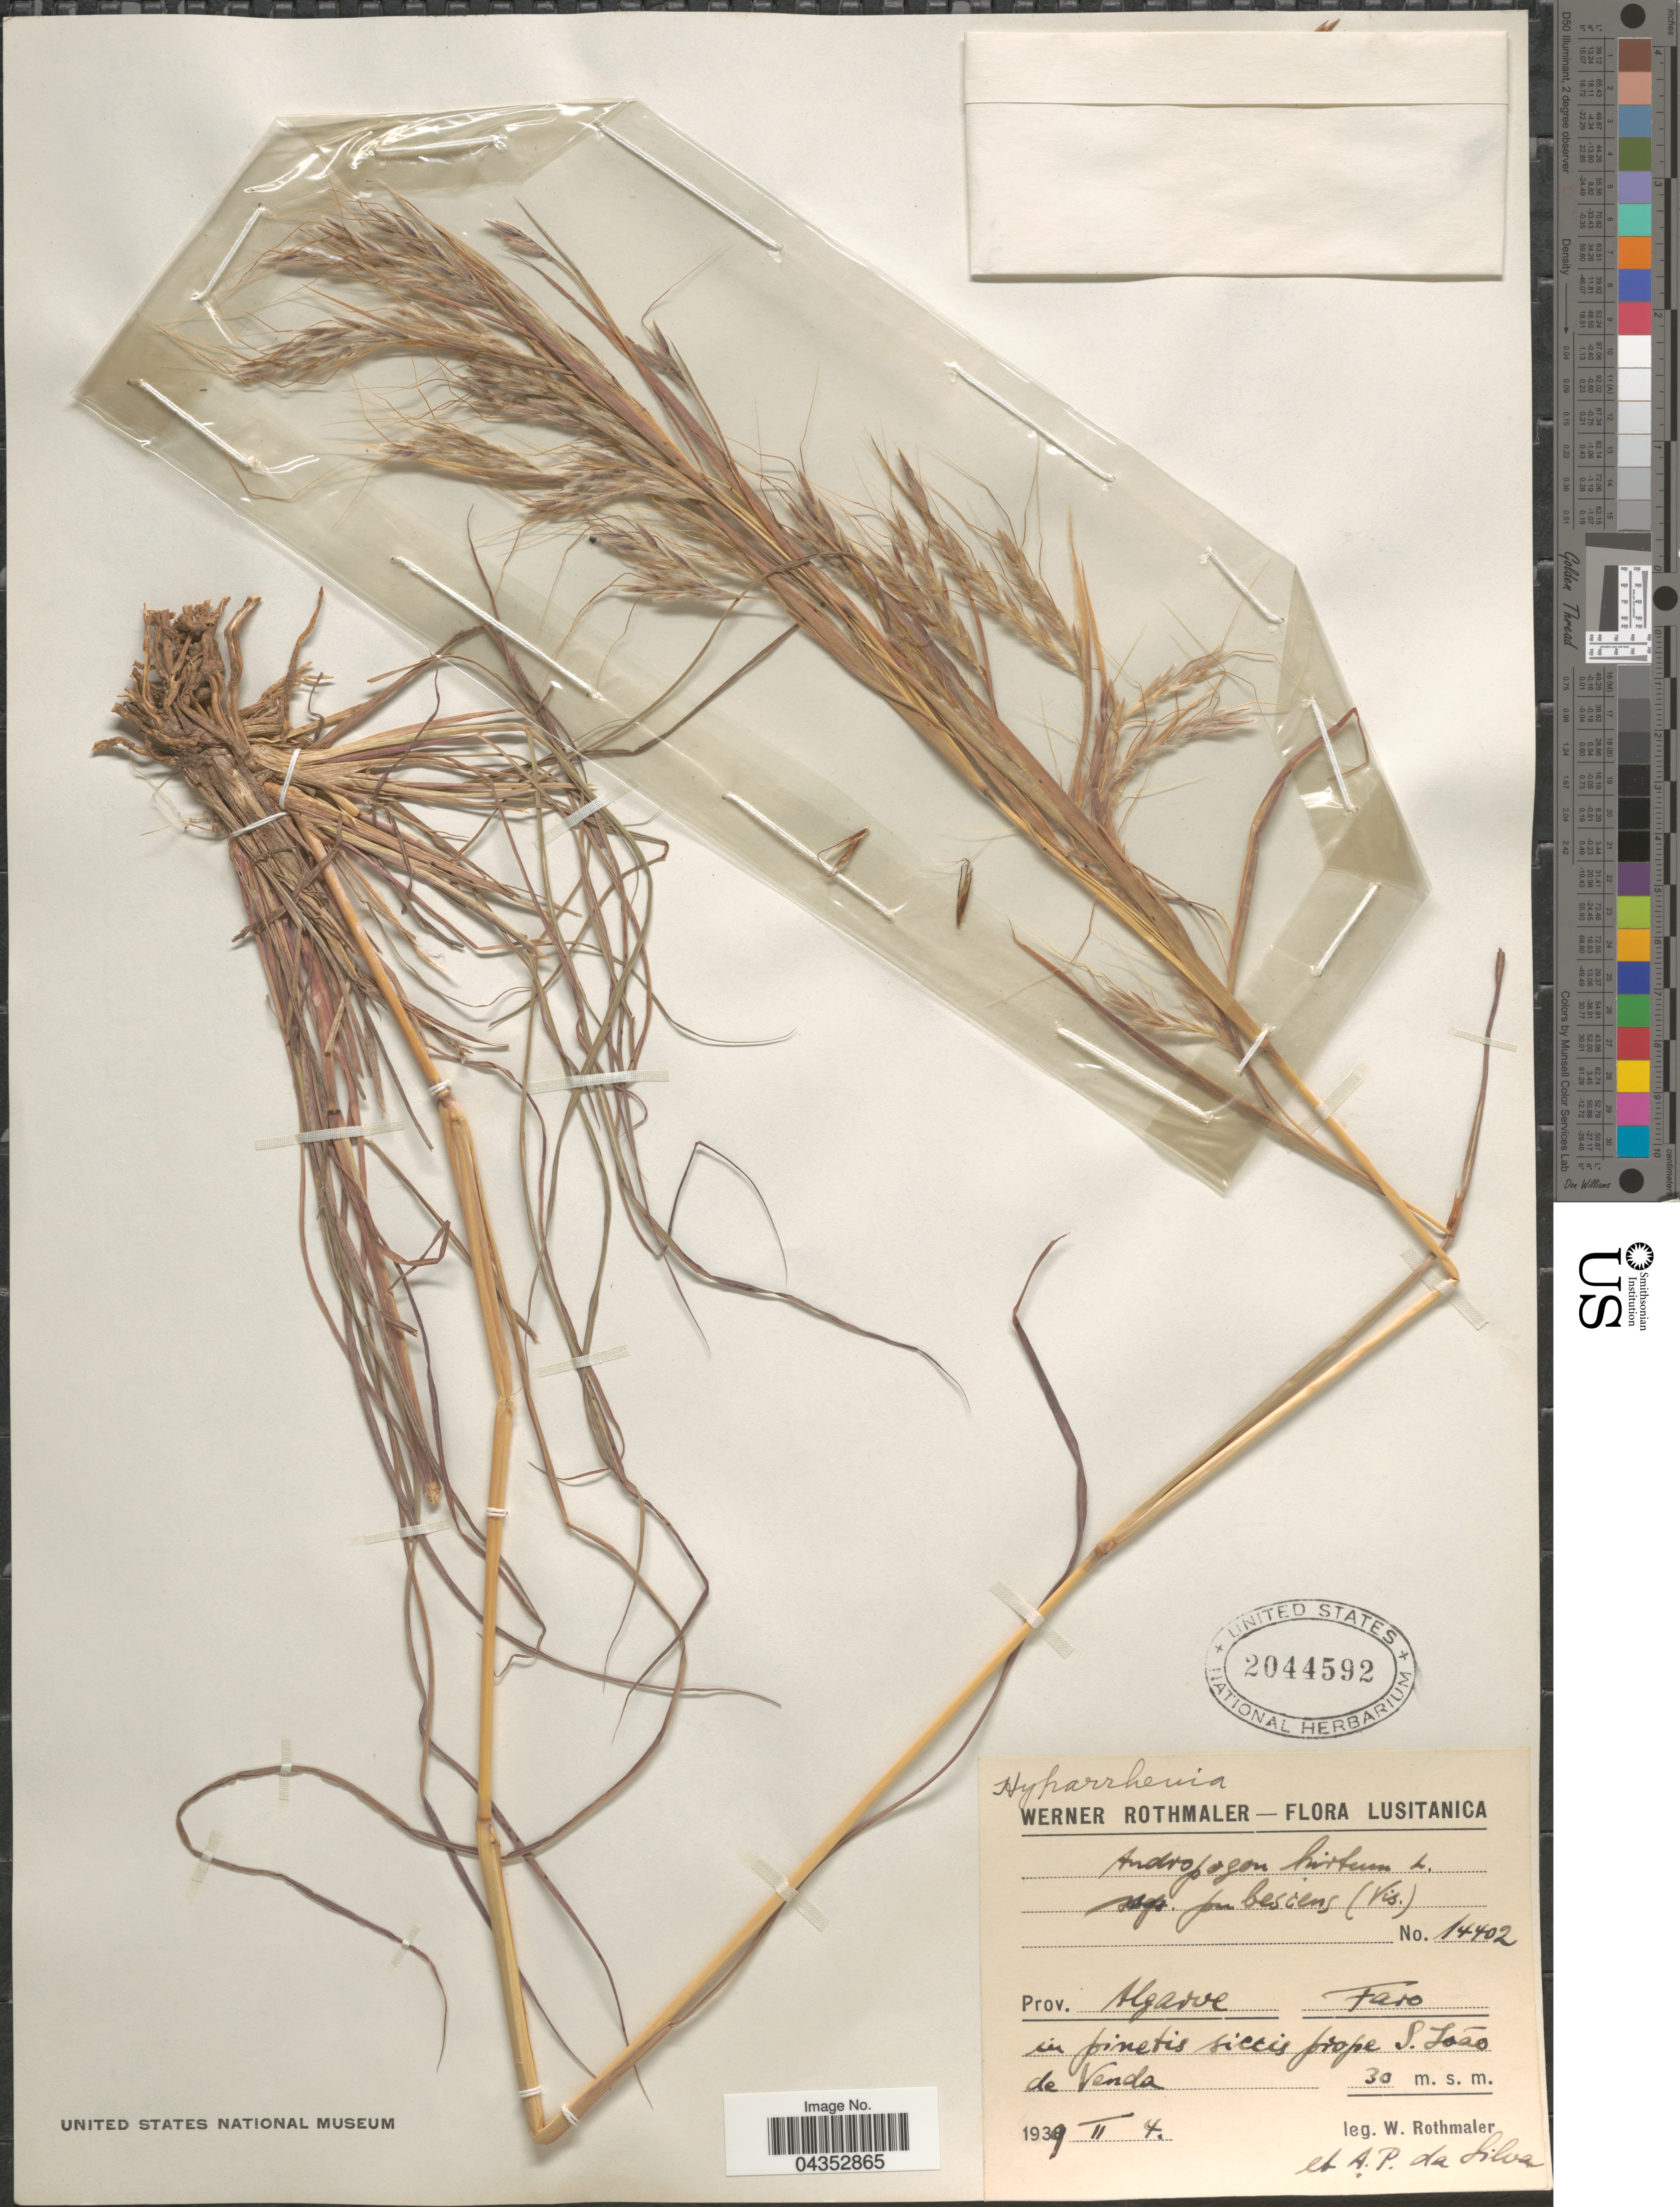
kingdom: Plantae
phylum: Tracheophyta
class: Liliopsida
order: Poales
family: Poaceae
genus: Hyparrhenia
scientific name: Hyparrhenia hirta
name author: (L.) Stapf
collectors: W. Rothmaler & A. P. Silva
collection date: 1939-02-04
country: Portugal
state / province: Faro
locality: Lusitanica. Prov. Algarve. In pinetis siccis prope S. João de Venda.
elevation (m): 30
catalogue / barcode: US 2044592